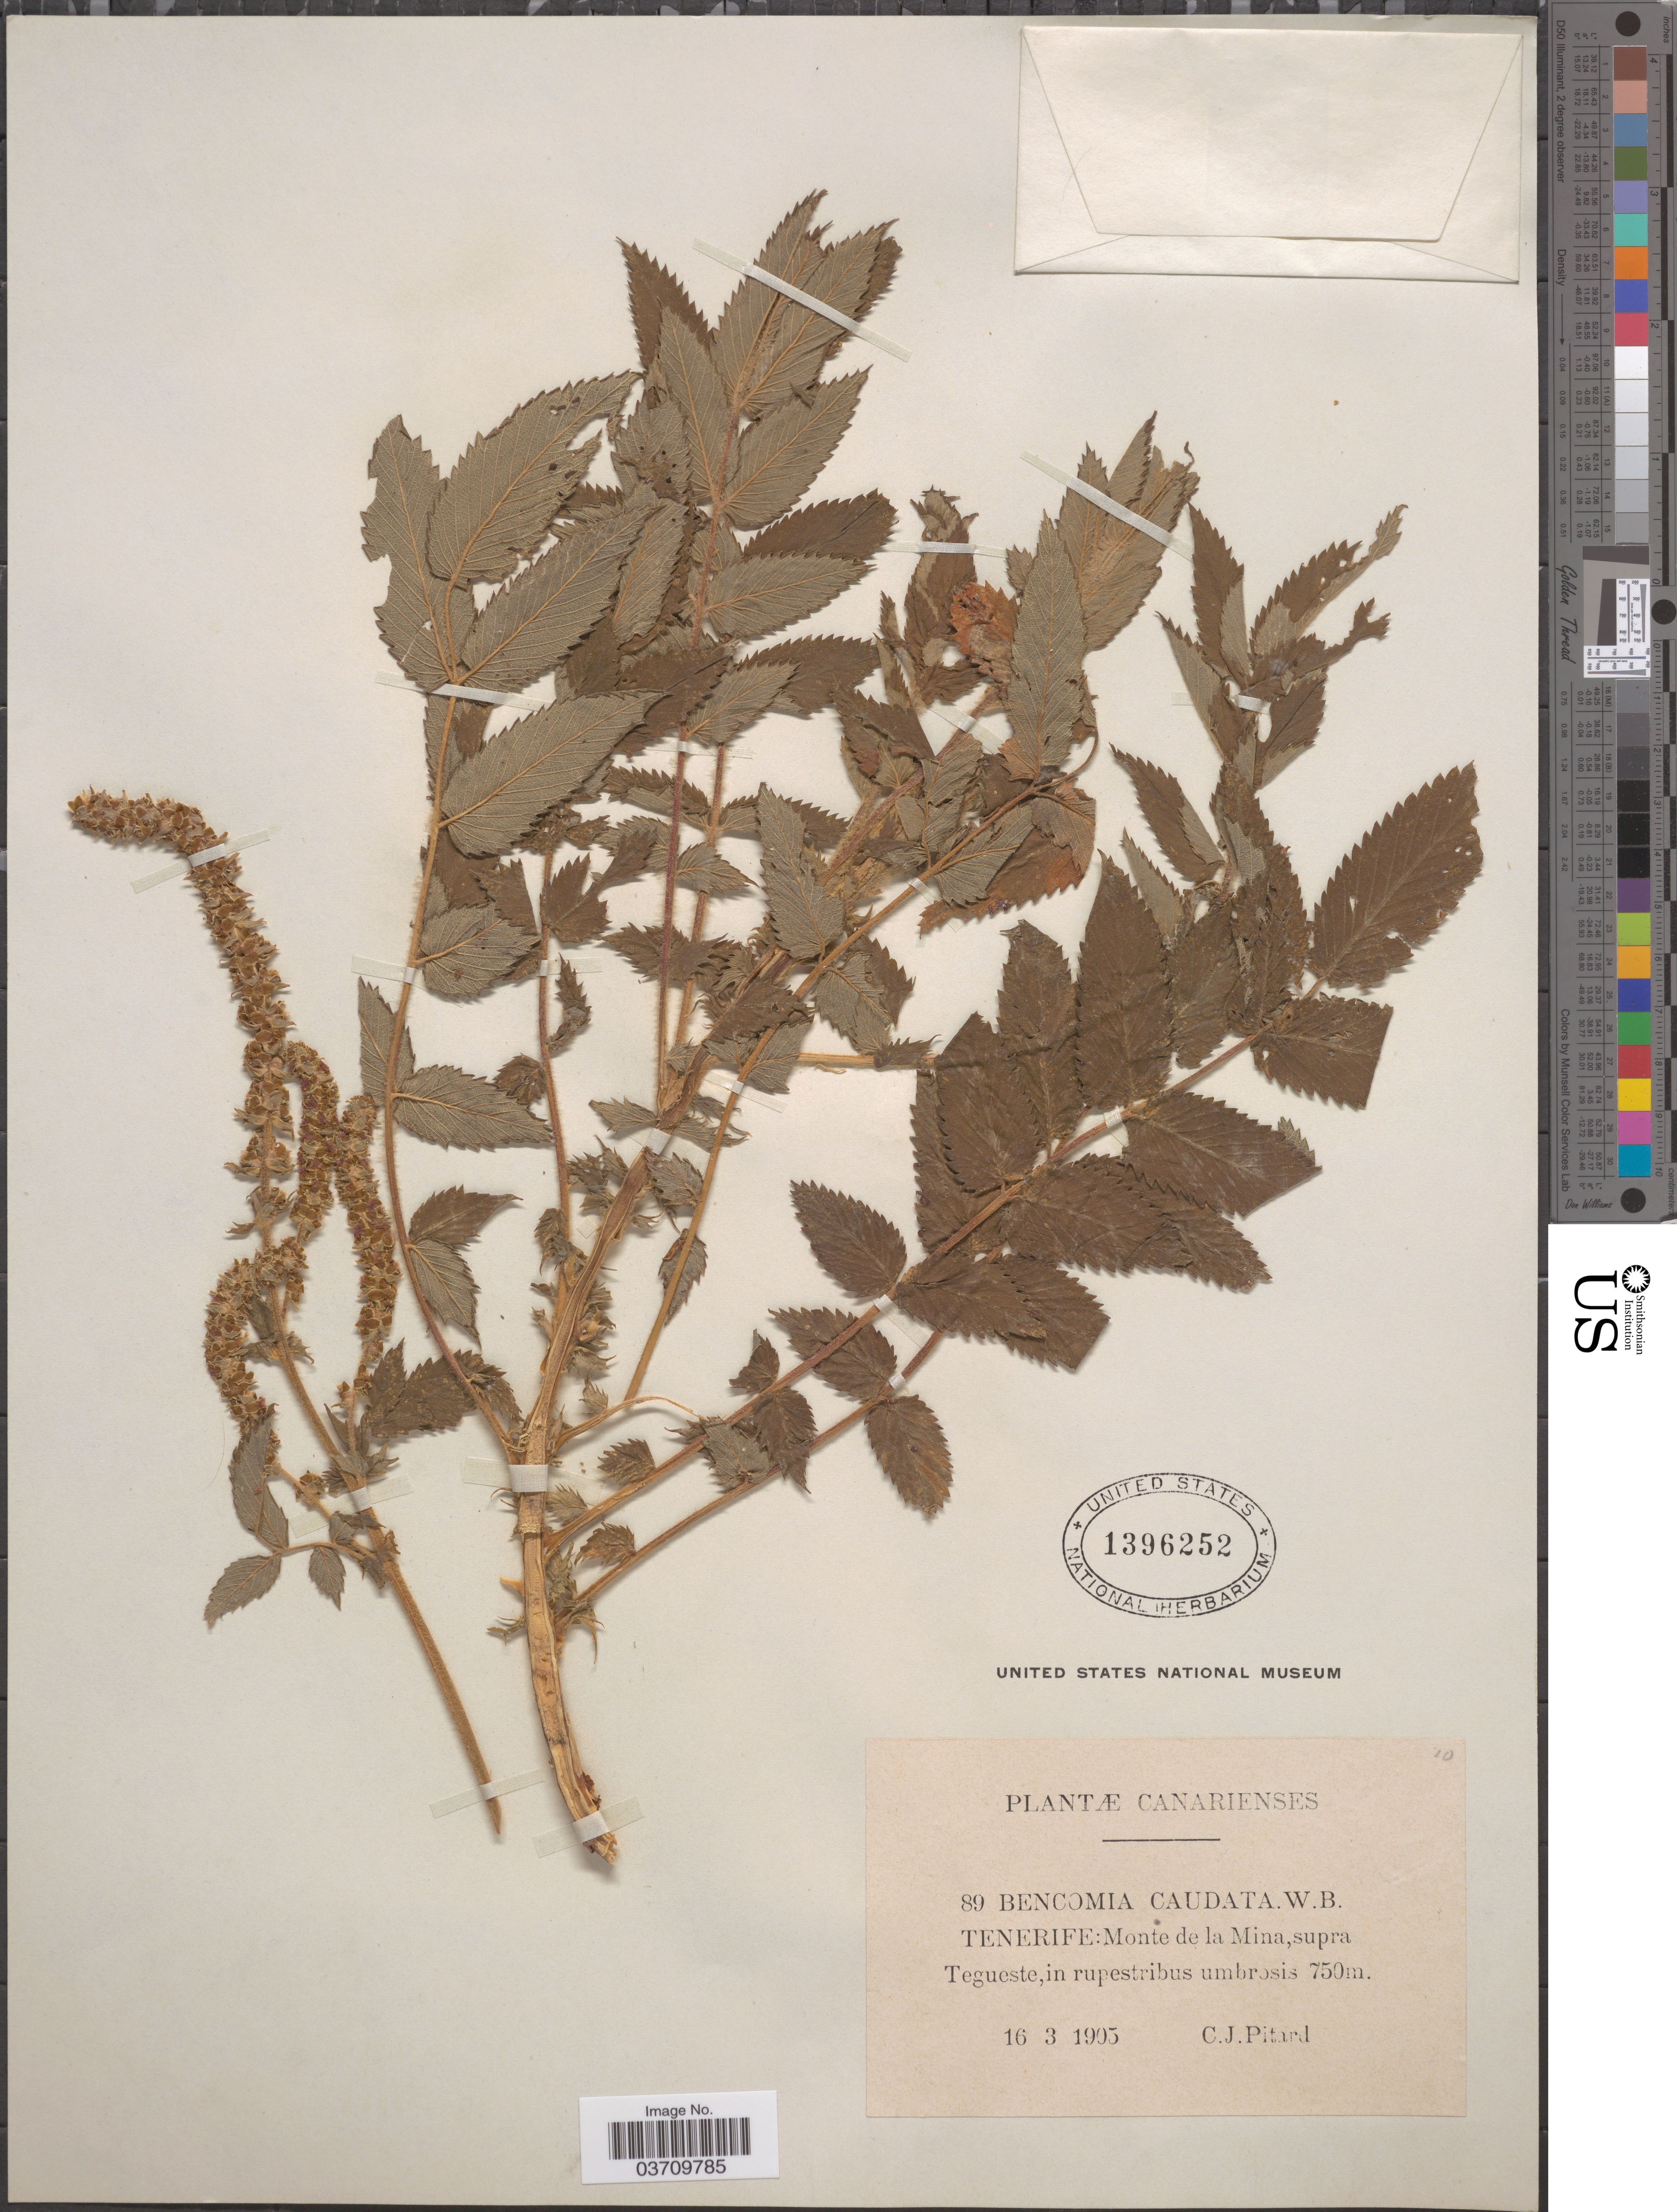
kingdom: Plantae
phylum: Tracheophyta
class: Magnoliopsida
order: Rosales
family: Rosaceae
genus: Bencomia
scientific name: Bencomia caudata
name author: Webb. & Berthel.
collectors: C. Pitard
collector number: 89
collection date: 1905-03-16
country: Spain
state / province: Canarias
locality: Tenerife: Monte de la Mina, supra Tegueste.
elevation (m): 750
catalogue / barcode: US 1396252